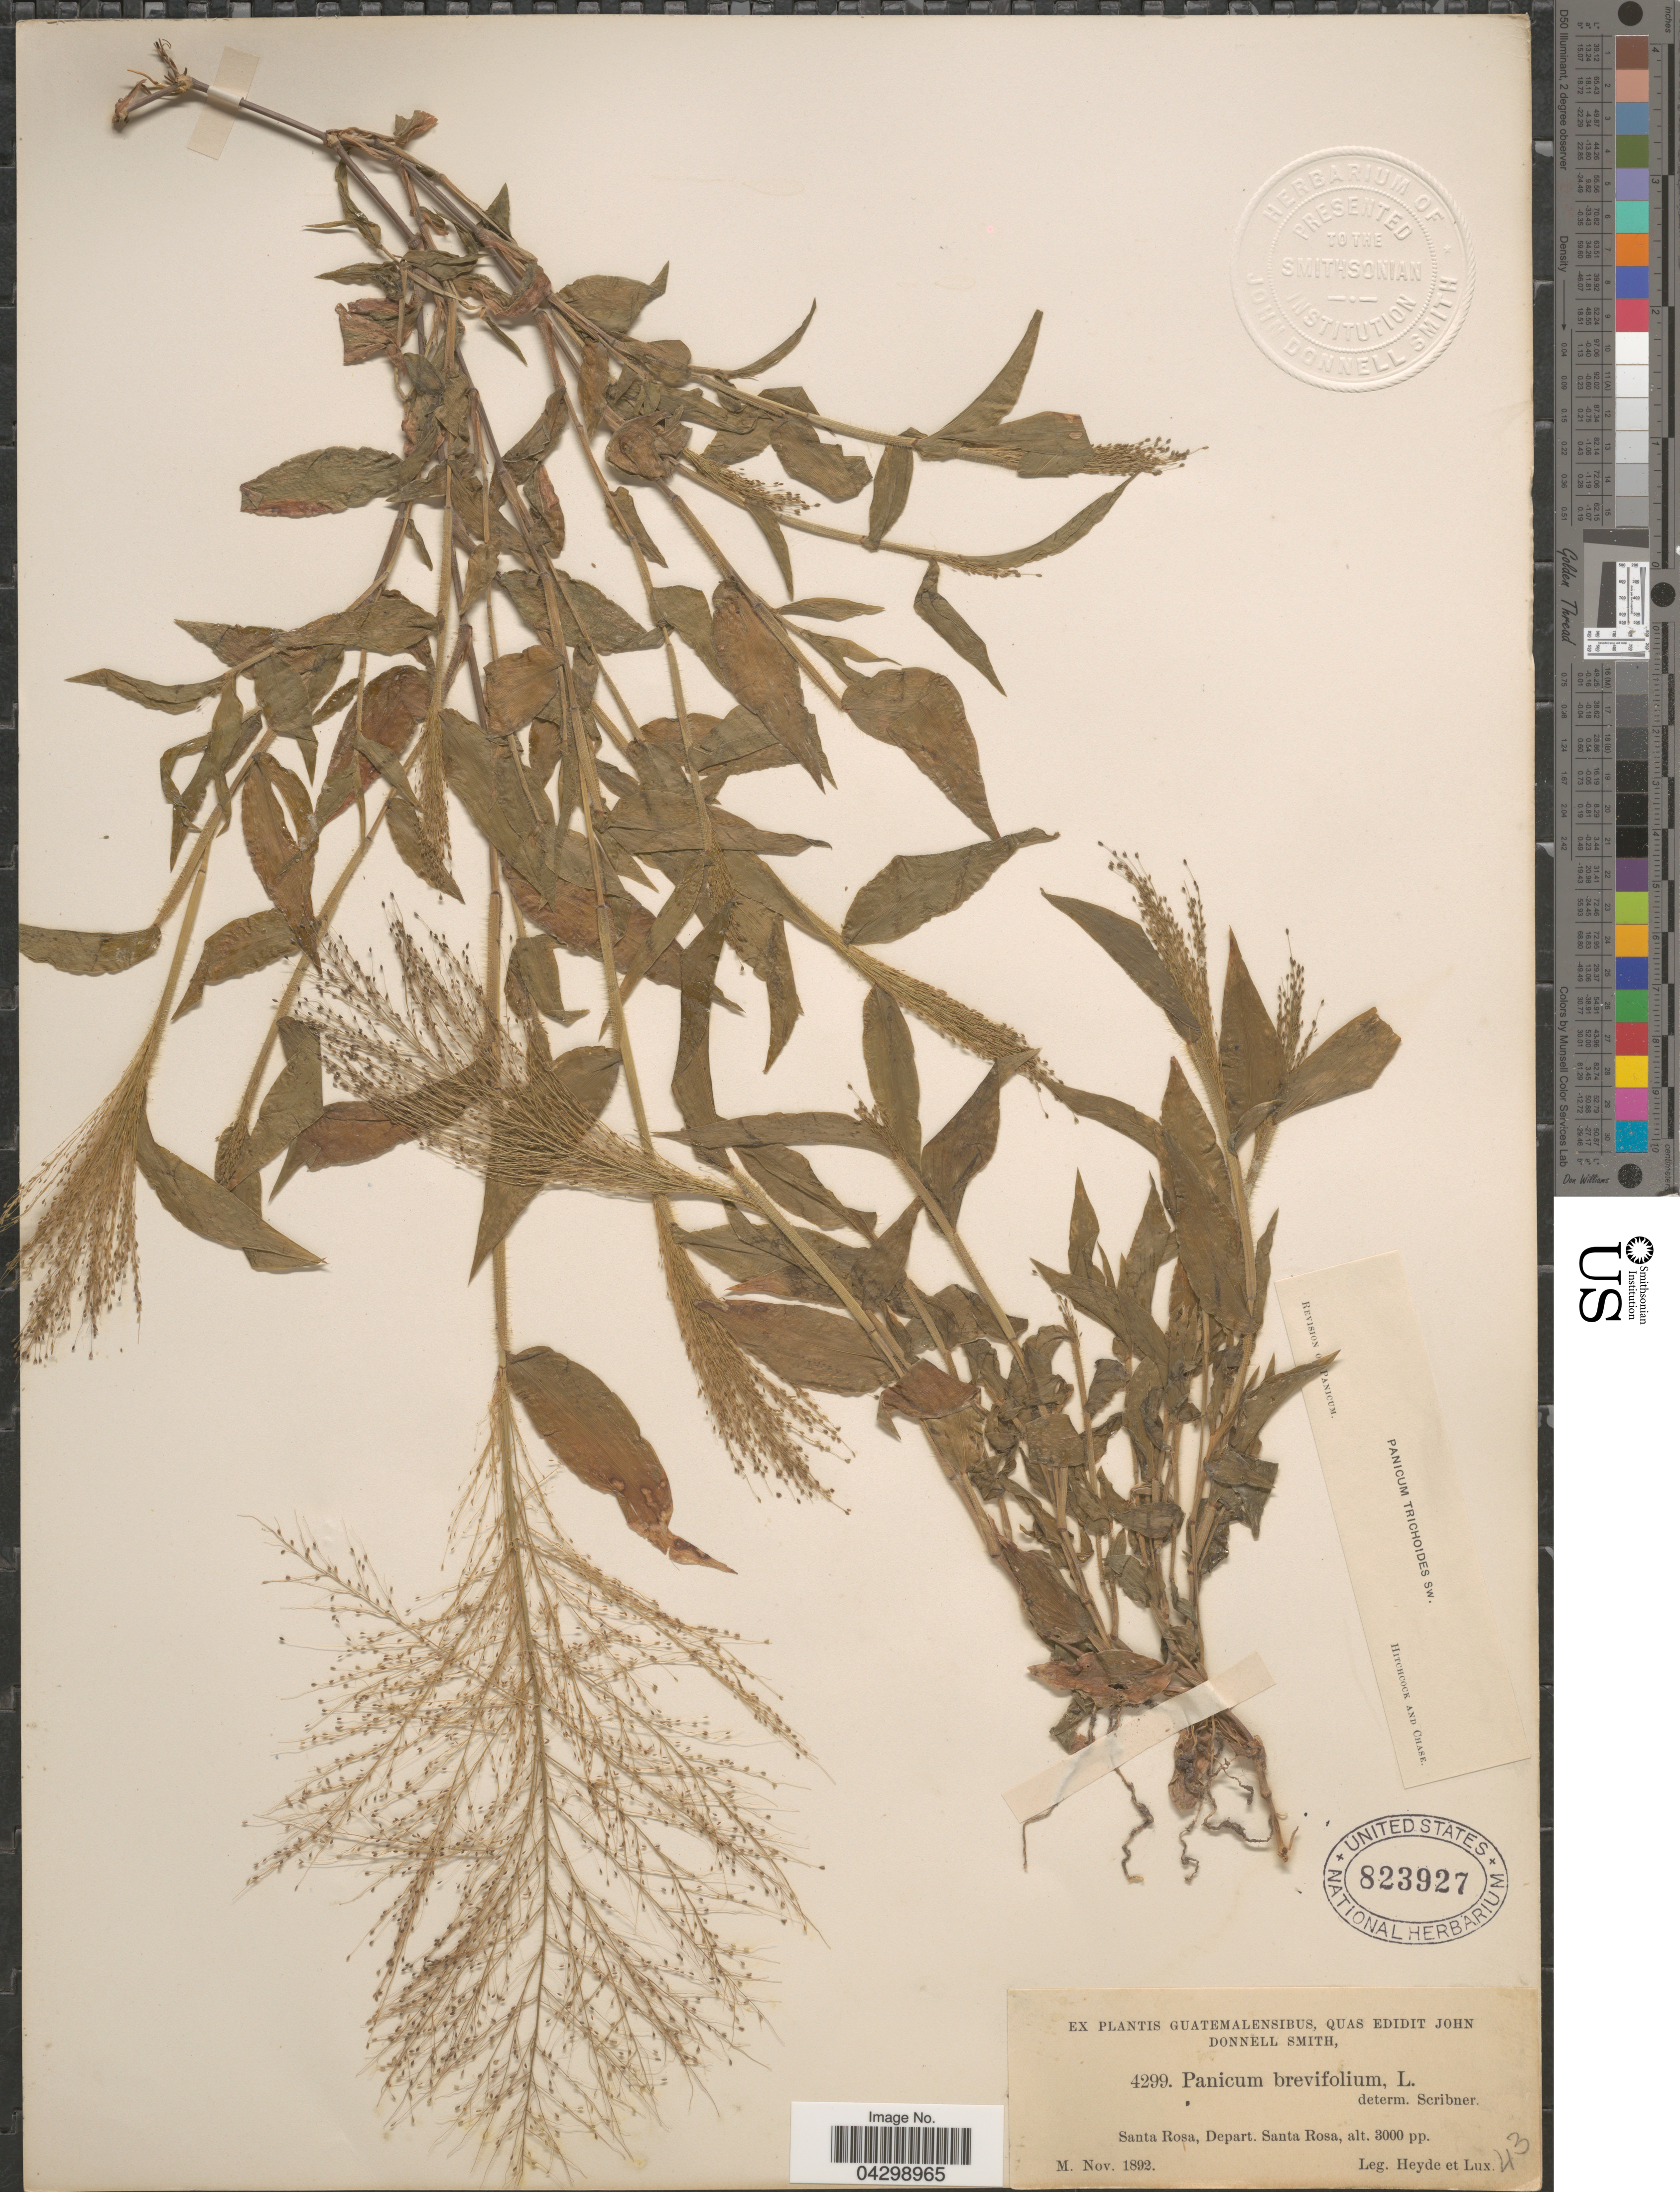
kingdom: Plantae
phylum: Tracheophyta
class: Liliopsida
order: Poales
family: Poaceae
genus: Panicum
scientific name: Panicum trichoides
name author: Sw.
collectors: Heyde & Lux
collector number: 43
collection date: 1892-11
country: Guatemala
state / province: Santa Rosa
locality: Santa Rosa, Depart. Santa Rosa.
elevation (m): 914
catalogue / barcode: US 823927